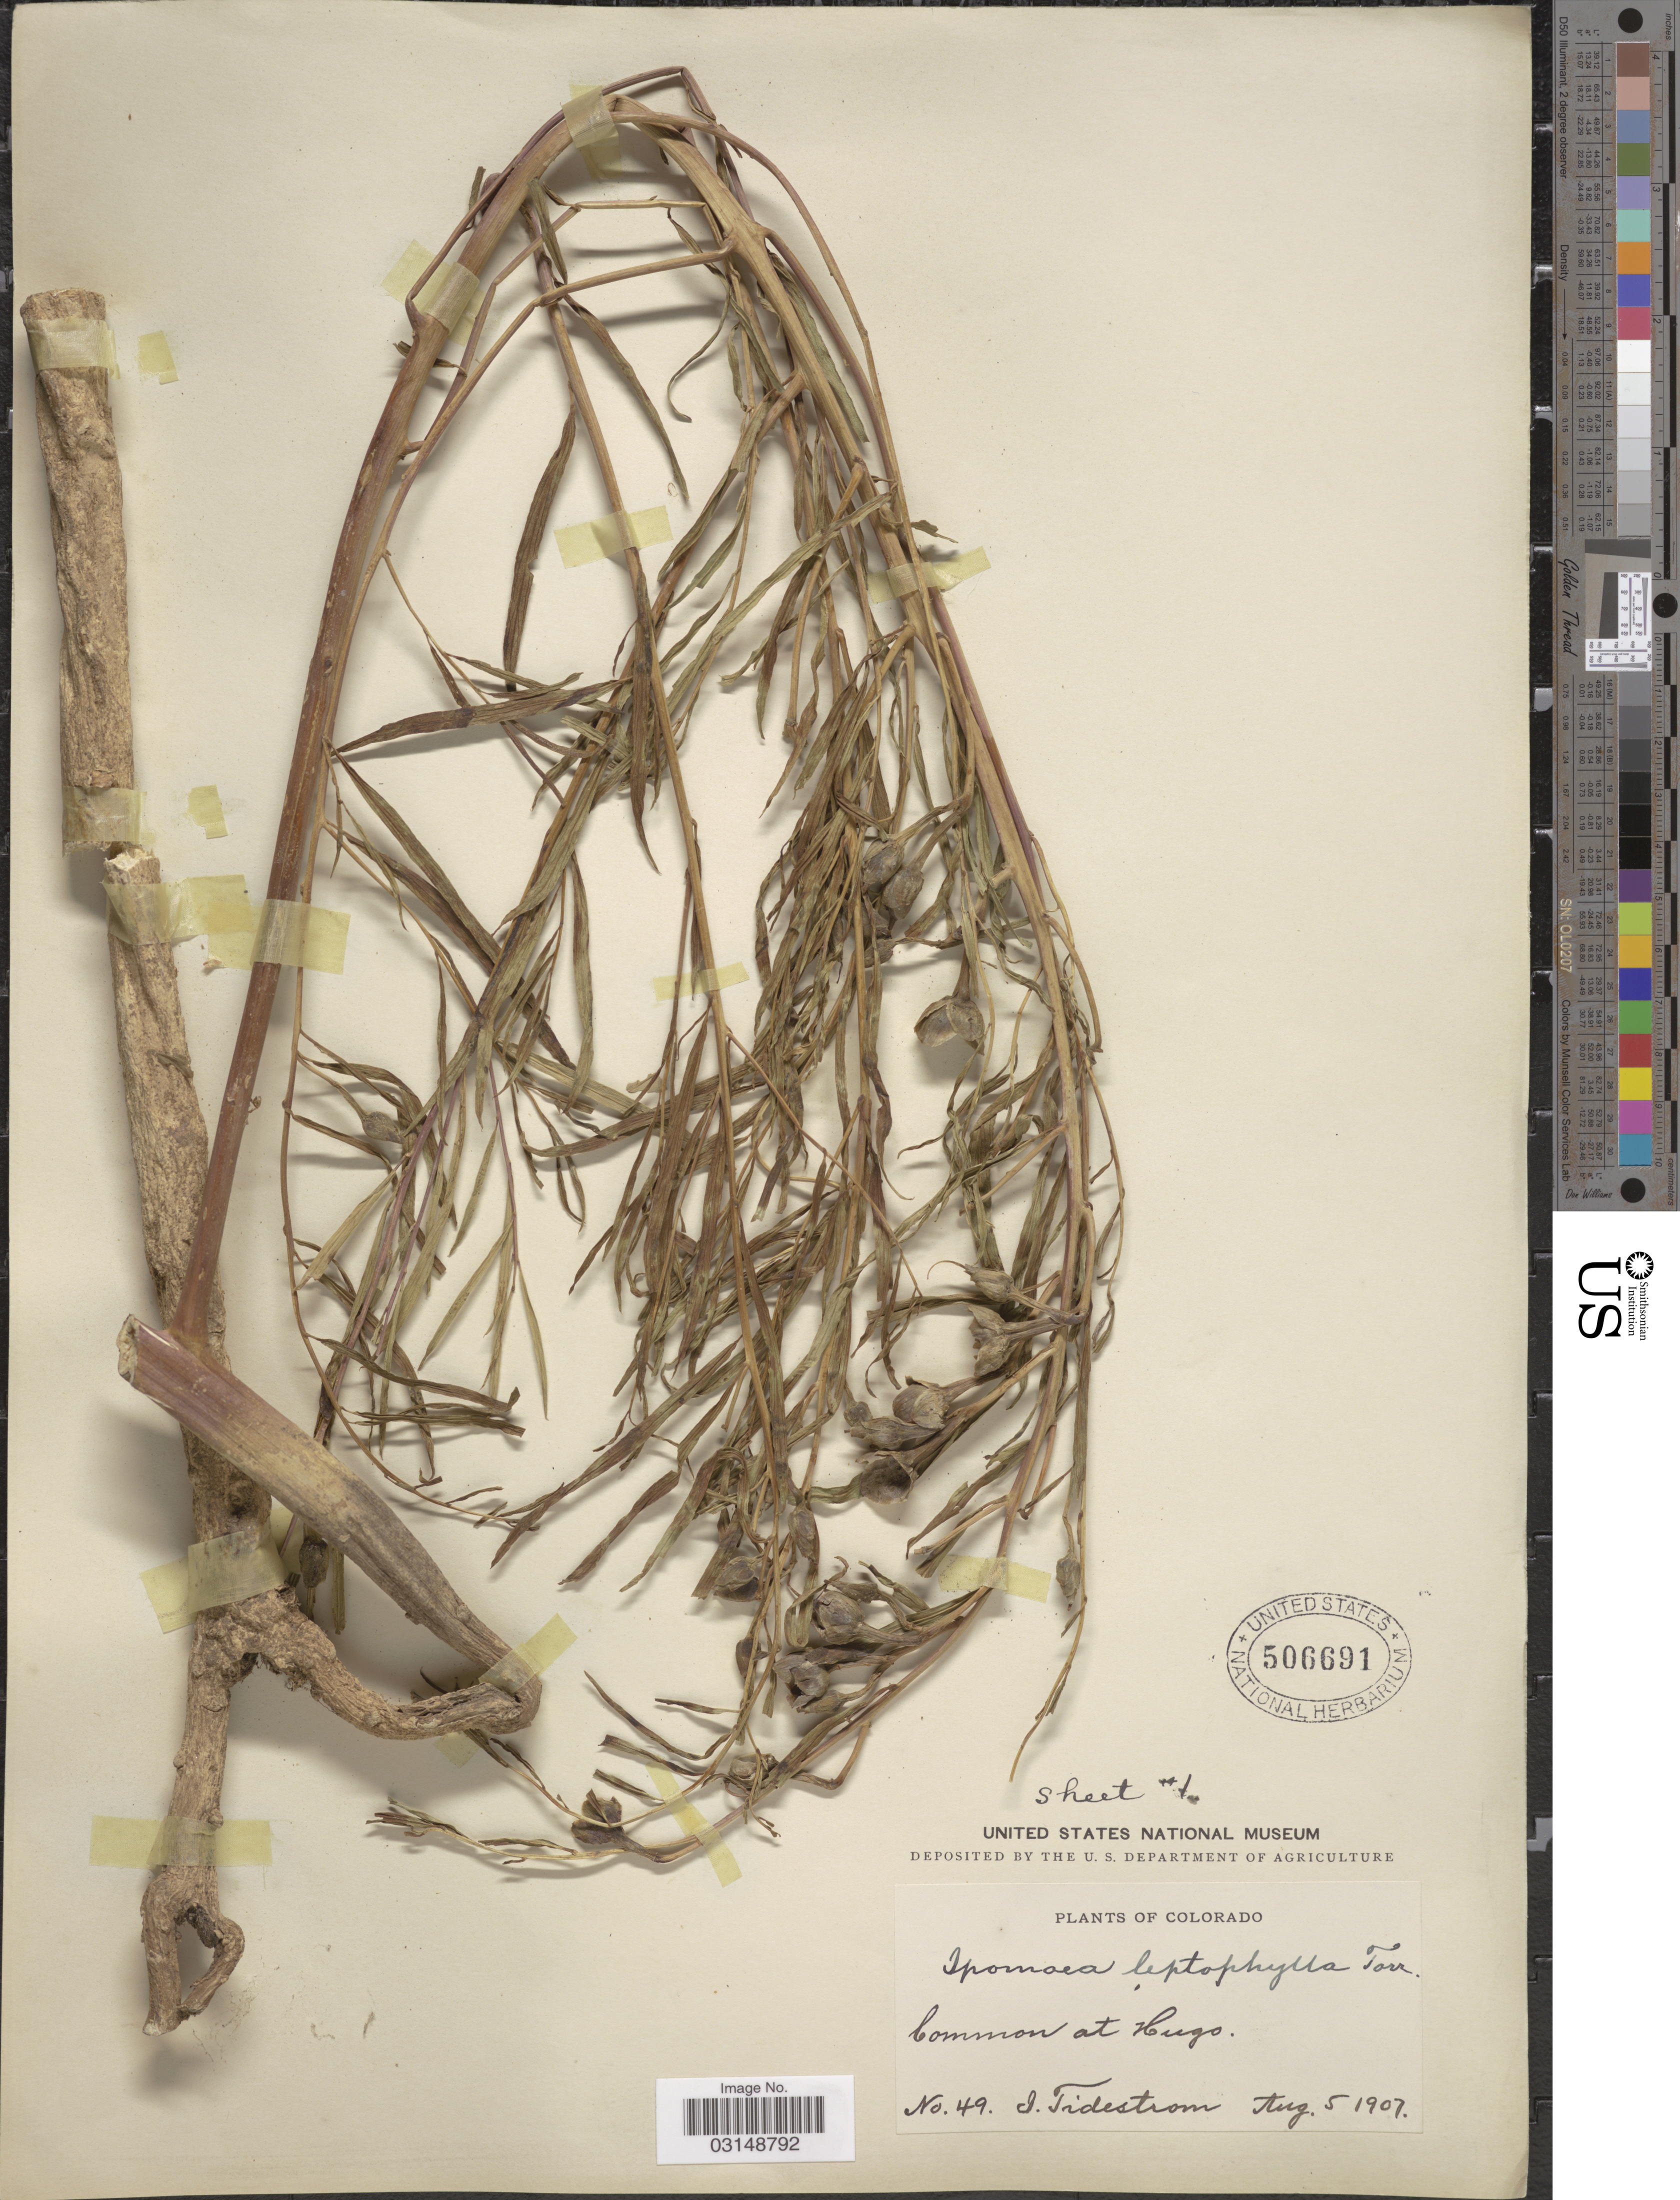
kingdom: Plantae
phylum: Tracheophyta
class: Magnoliopsida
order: Solanales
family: Convolvulaceae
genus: Ipomoea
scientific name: Ipomoea leptophylla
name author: Torr.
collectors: I. F. Tidestrom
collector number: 49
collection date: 1907-08-05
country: United States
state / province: Colorado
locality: Hugo.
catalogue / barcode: US 506691